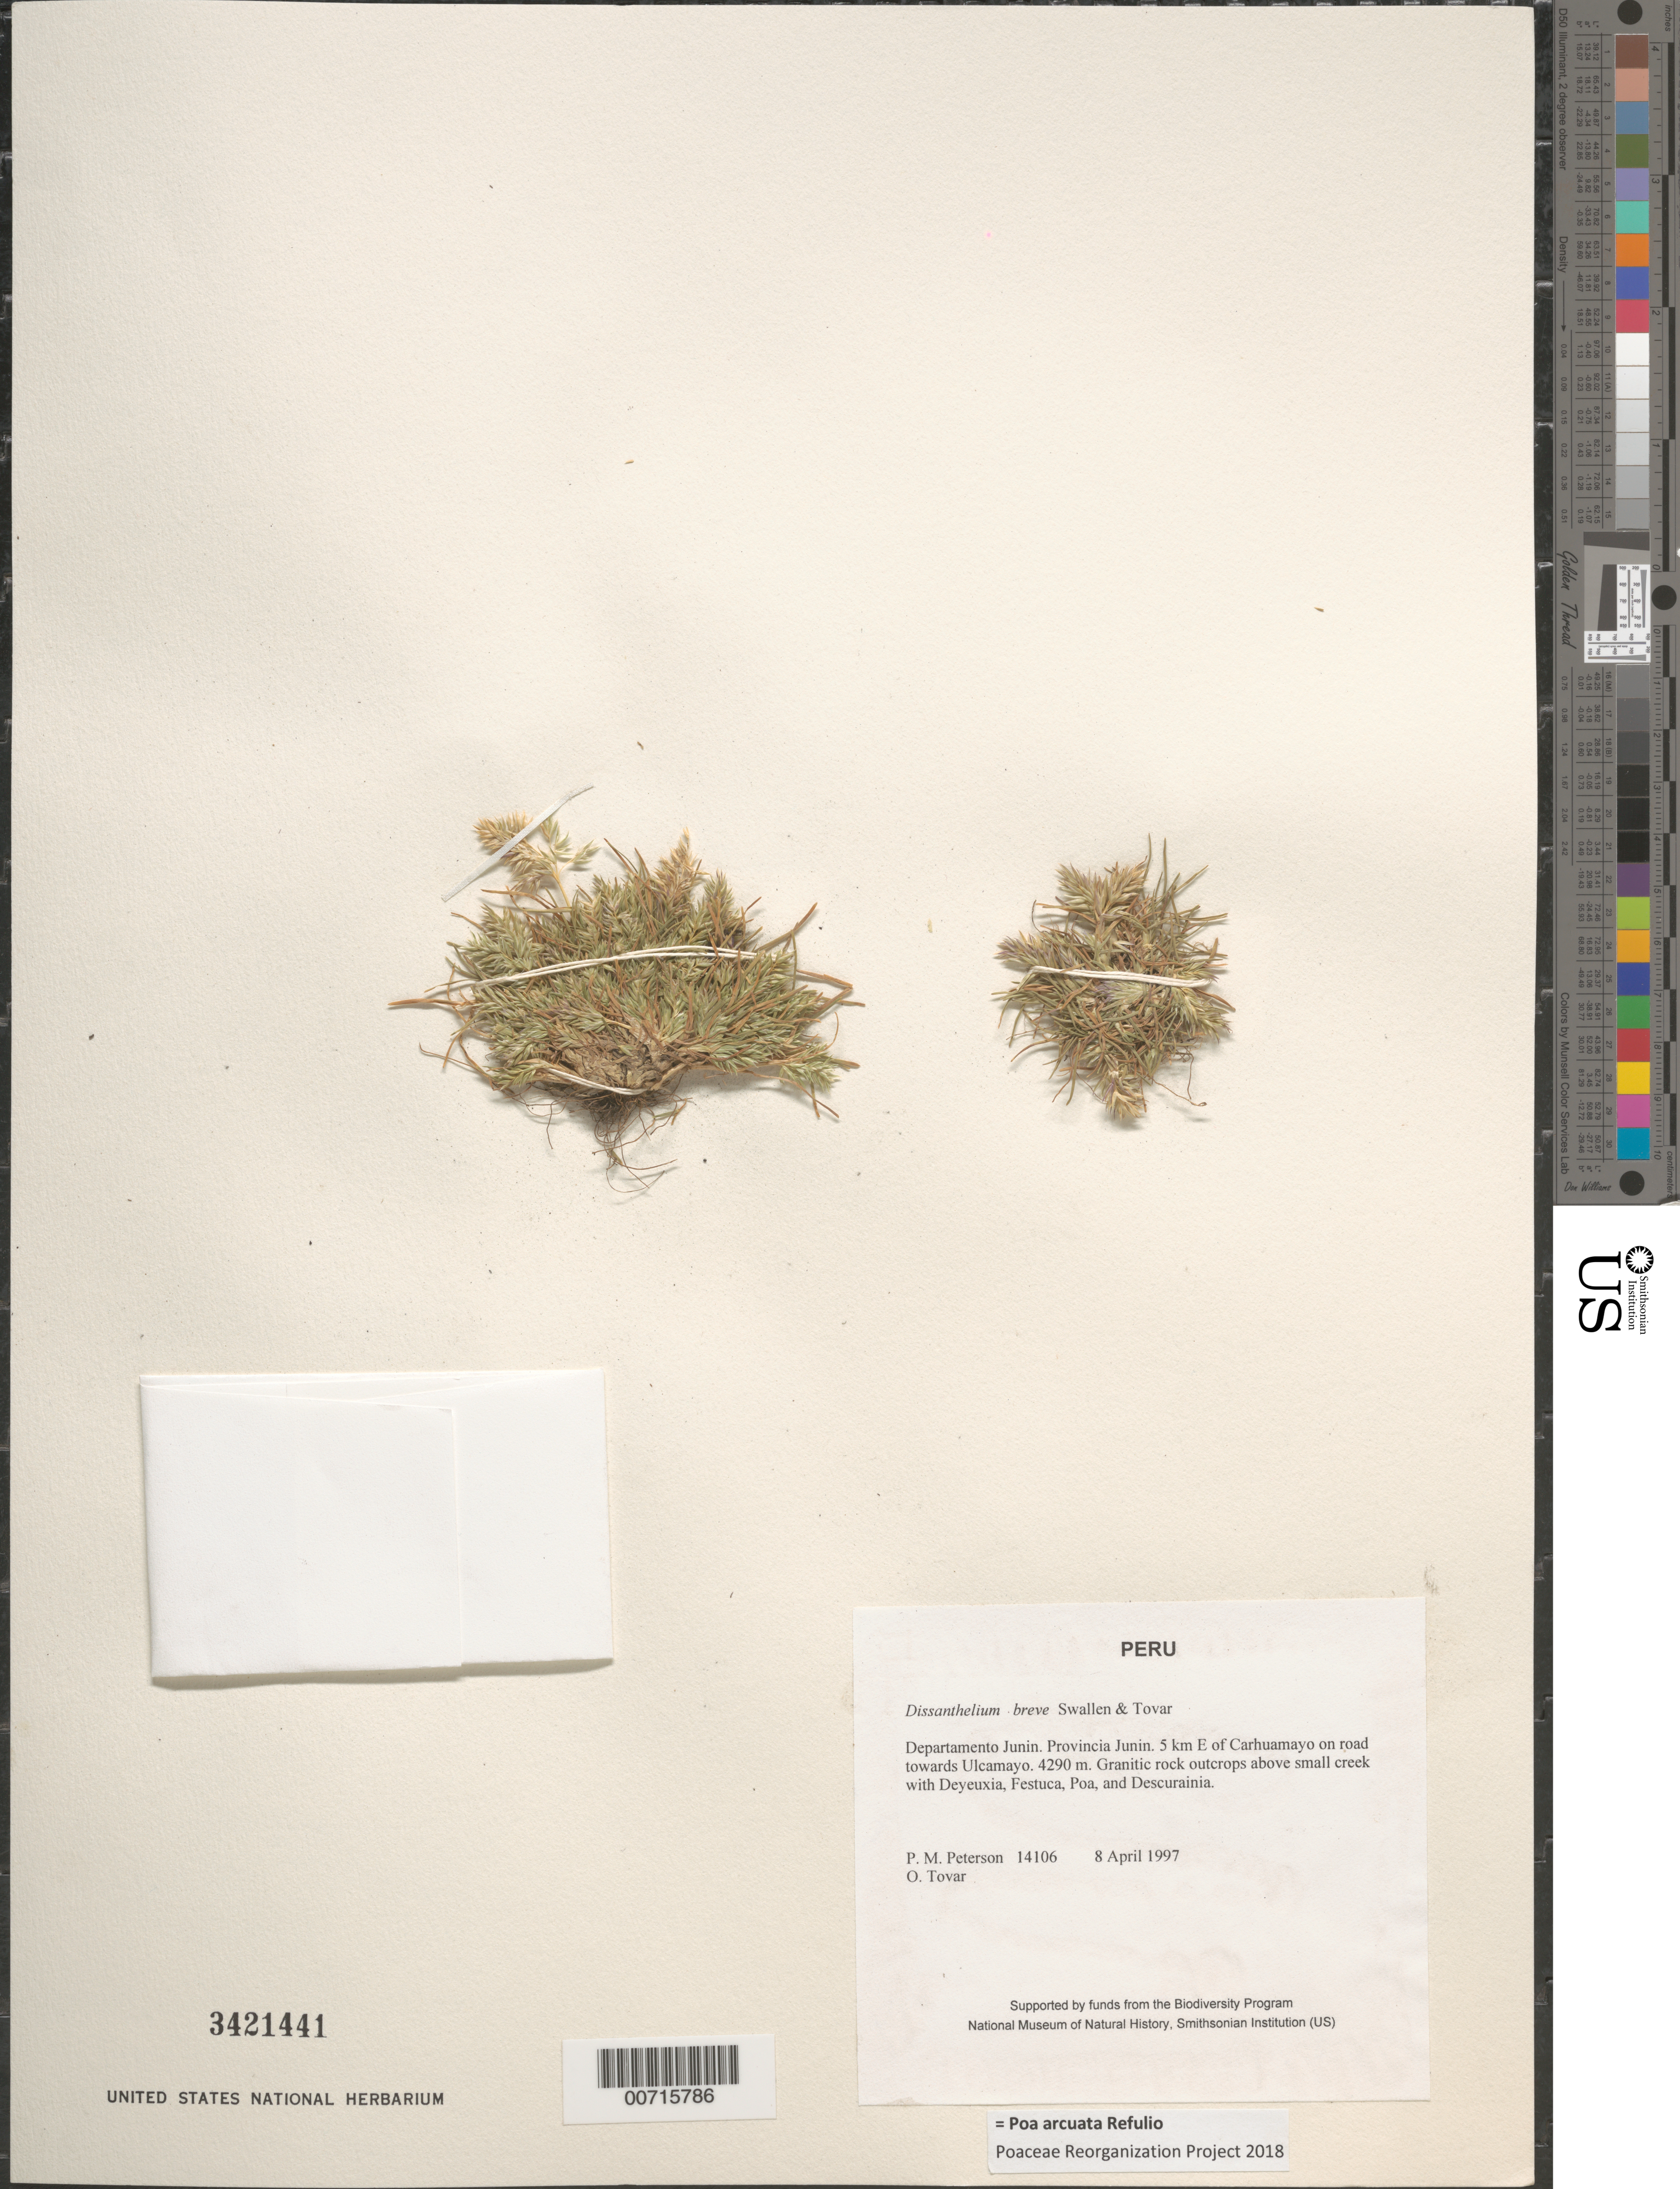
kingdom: Plantae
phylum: Tracheophyta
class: Liliopsida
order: Poales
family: Poaceae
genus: Poa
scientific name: Poa arcuata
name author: Refulio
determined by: Poaceae Reorganization Project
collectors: P. M. Peterson & Ó. Tovar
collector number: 14106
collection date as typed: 08 Apr 1997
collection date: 1997-04-08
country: Peru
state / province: Junín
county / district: Junín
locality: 5 km E of Carhuamayo on road towards Ulcamayo.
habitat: Granitic rock outcrops above small creek with Deyeuxia, Festuca, Poa, and Descurainia.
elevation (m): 4290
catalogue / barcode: US 3421441